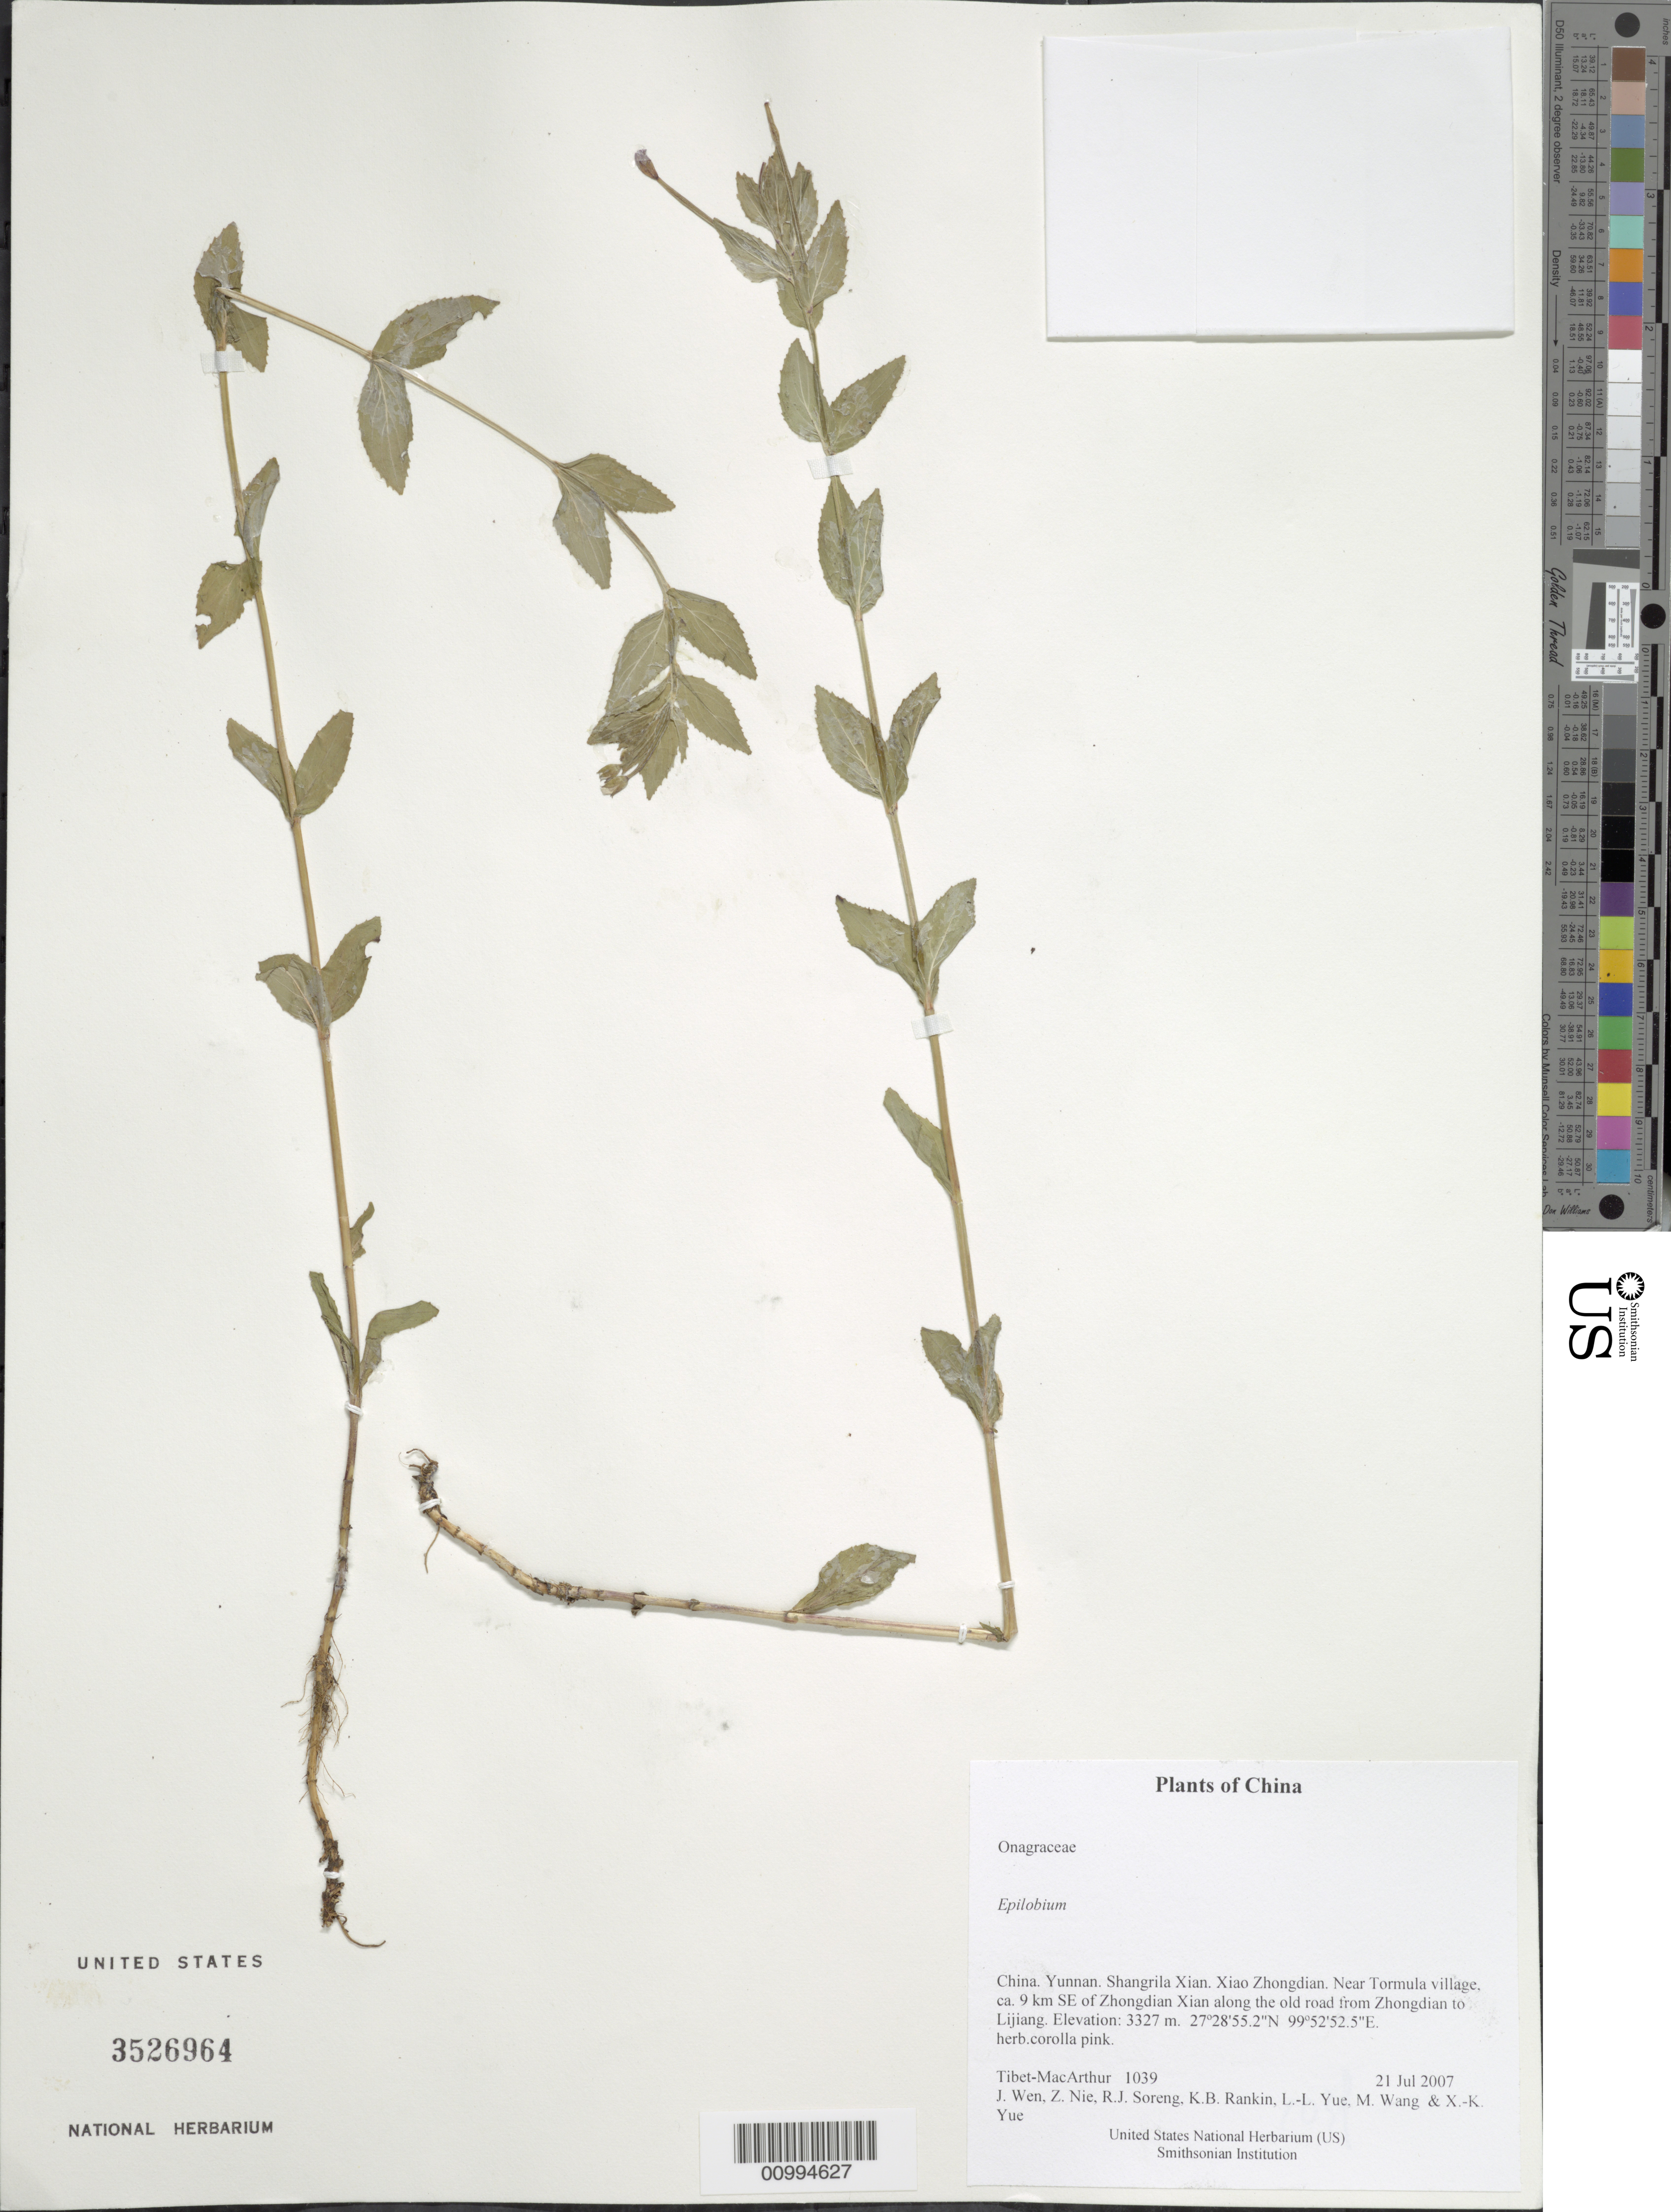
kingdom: Plantae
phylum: Tracheophyta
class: Magnoliopsida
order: Myrtales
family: Onagraceae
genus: Epilobium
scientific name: Epilobium sp.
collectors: Tibet-MacArthur, J. Wen, Z. Nie, R. J. Soreng, K. Rankin, L. Yue, M. Wang & X. Yue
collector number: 1039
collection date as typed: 21 Jul 2007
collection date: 2007-07-21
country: China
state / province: Yunnan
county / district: Shangrila Xian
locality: Xiao Zhongdian. Near Tormula village, ca. 9 km SE of Zhongdian Xian along the old road from Zhongdian to Lijiang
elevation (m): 3327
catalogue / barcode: US 3526964